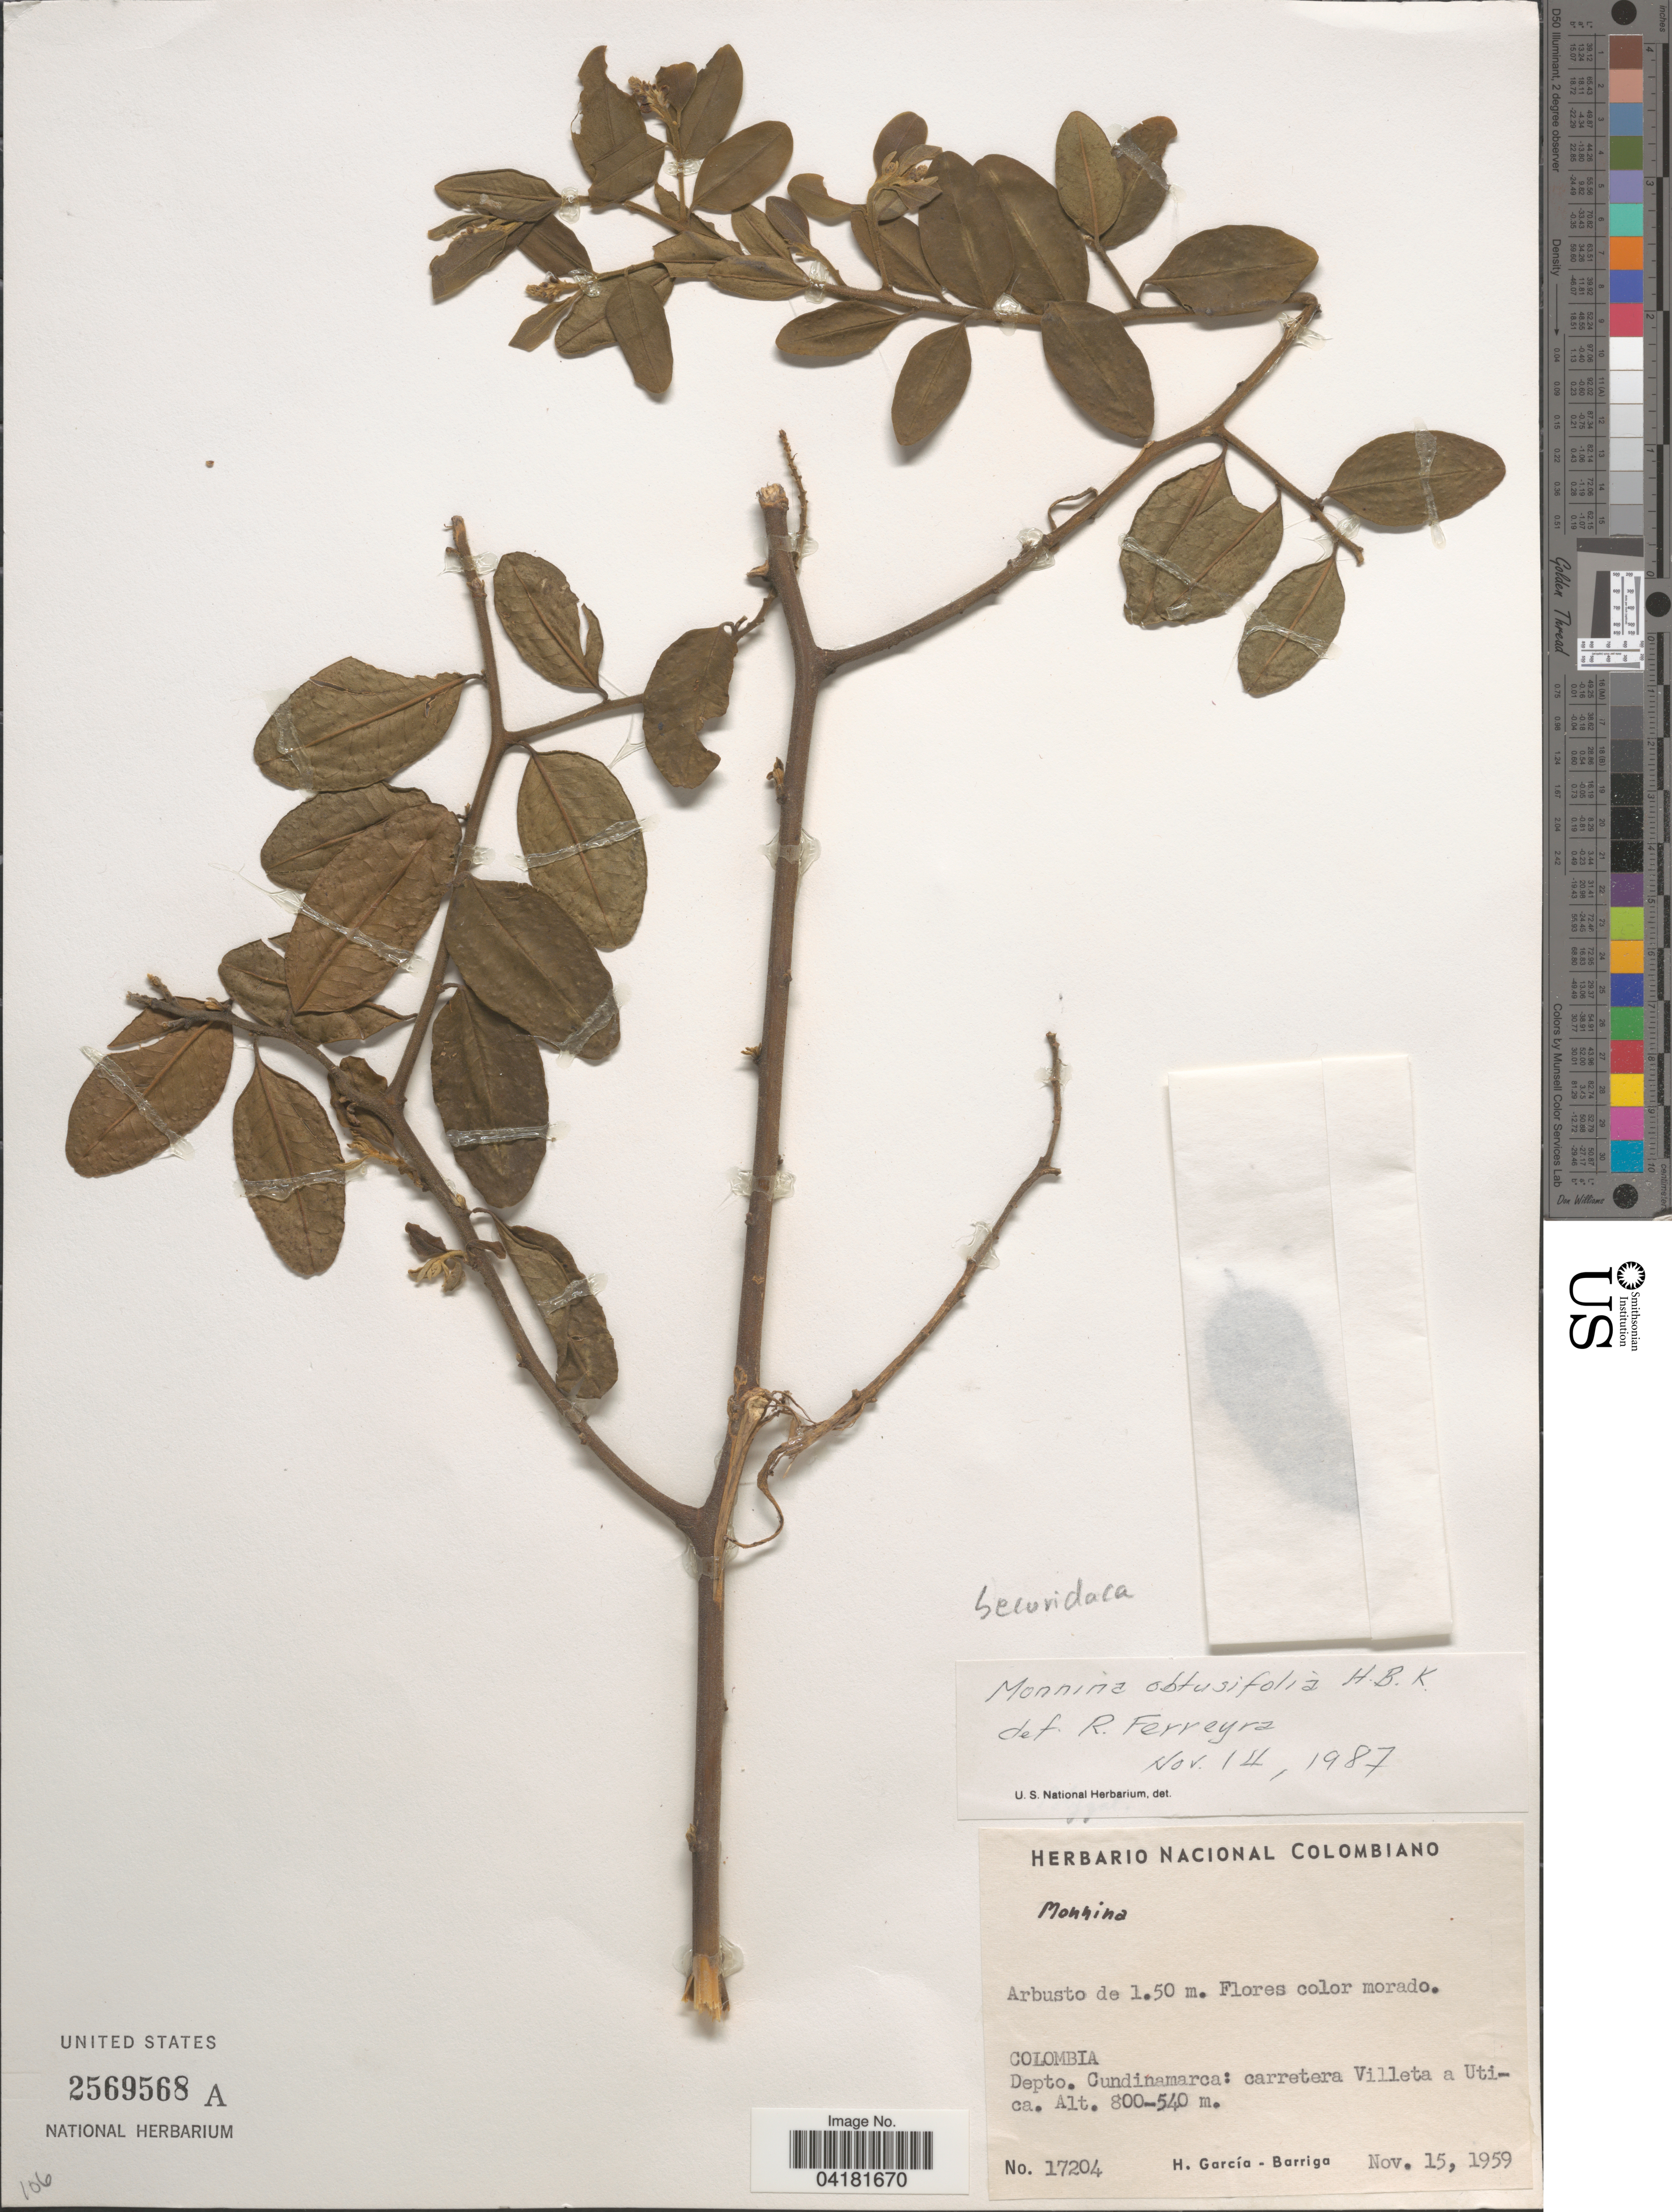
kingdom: Plantae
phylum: Tracheophyta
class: Magnoliopsida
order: Fabales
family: Polygalaceae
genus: Monnina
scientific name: Monnina obtusifolia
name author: Kunth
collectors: H. García Barriga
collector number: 17204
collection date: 1959-11-15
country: Colombia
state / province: Cundinamarca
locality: Depto. Cundinamarca: carretera Villeta a Utica.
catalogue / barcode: US 2569568